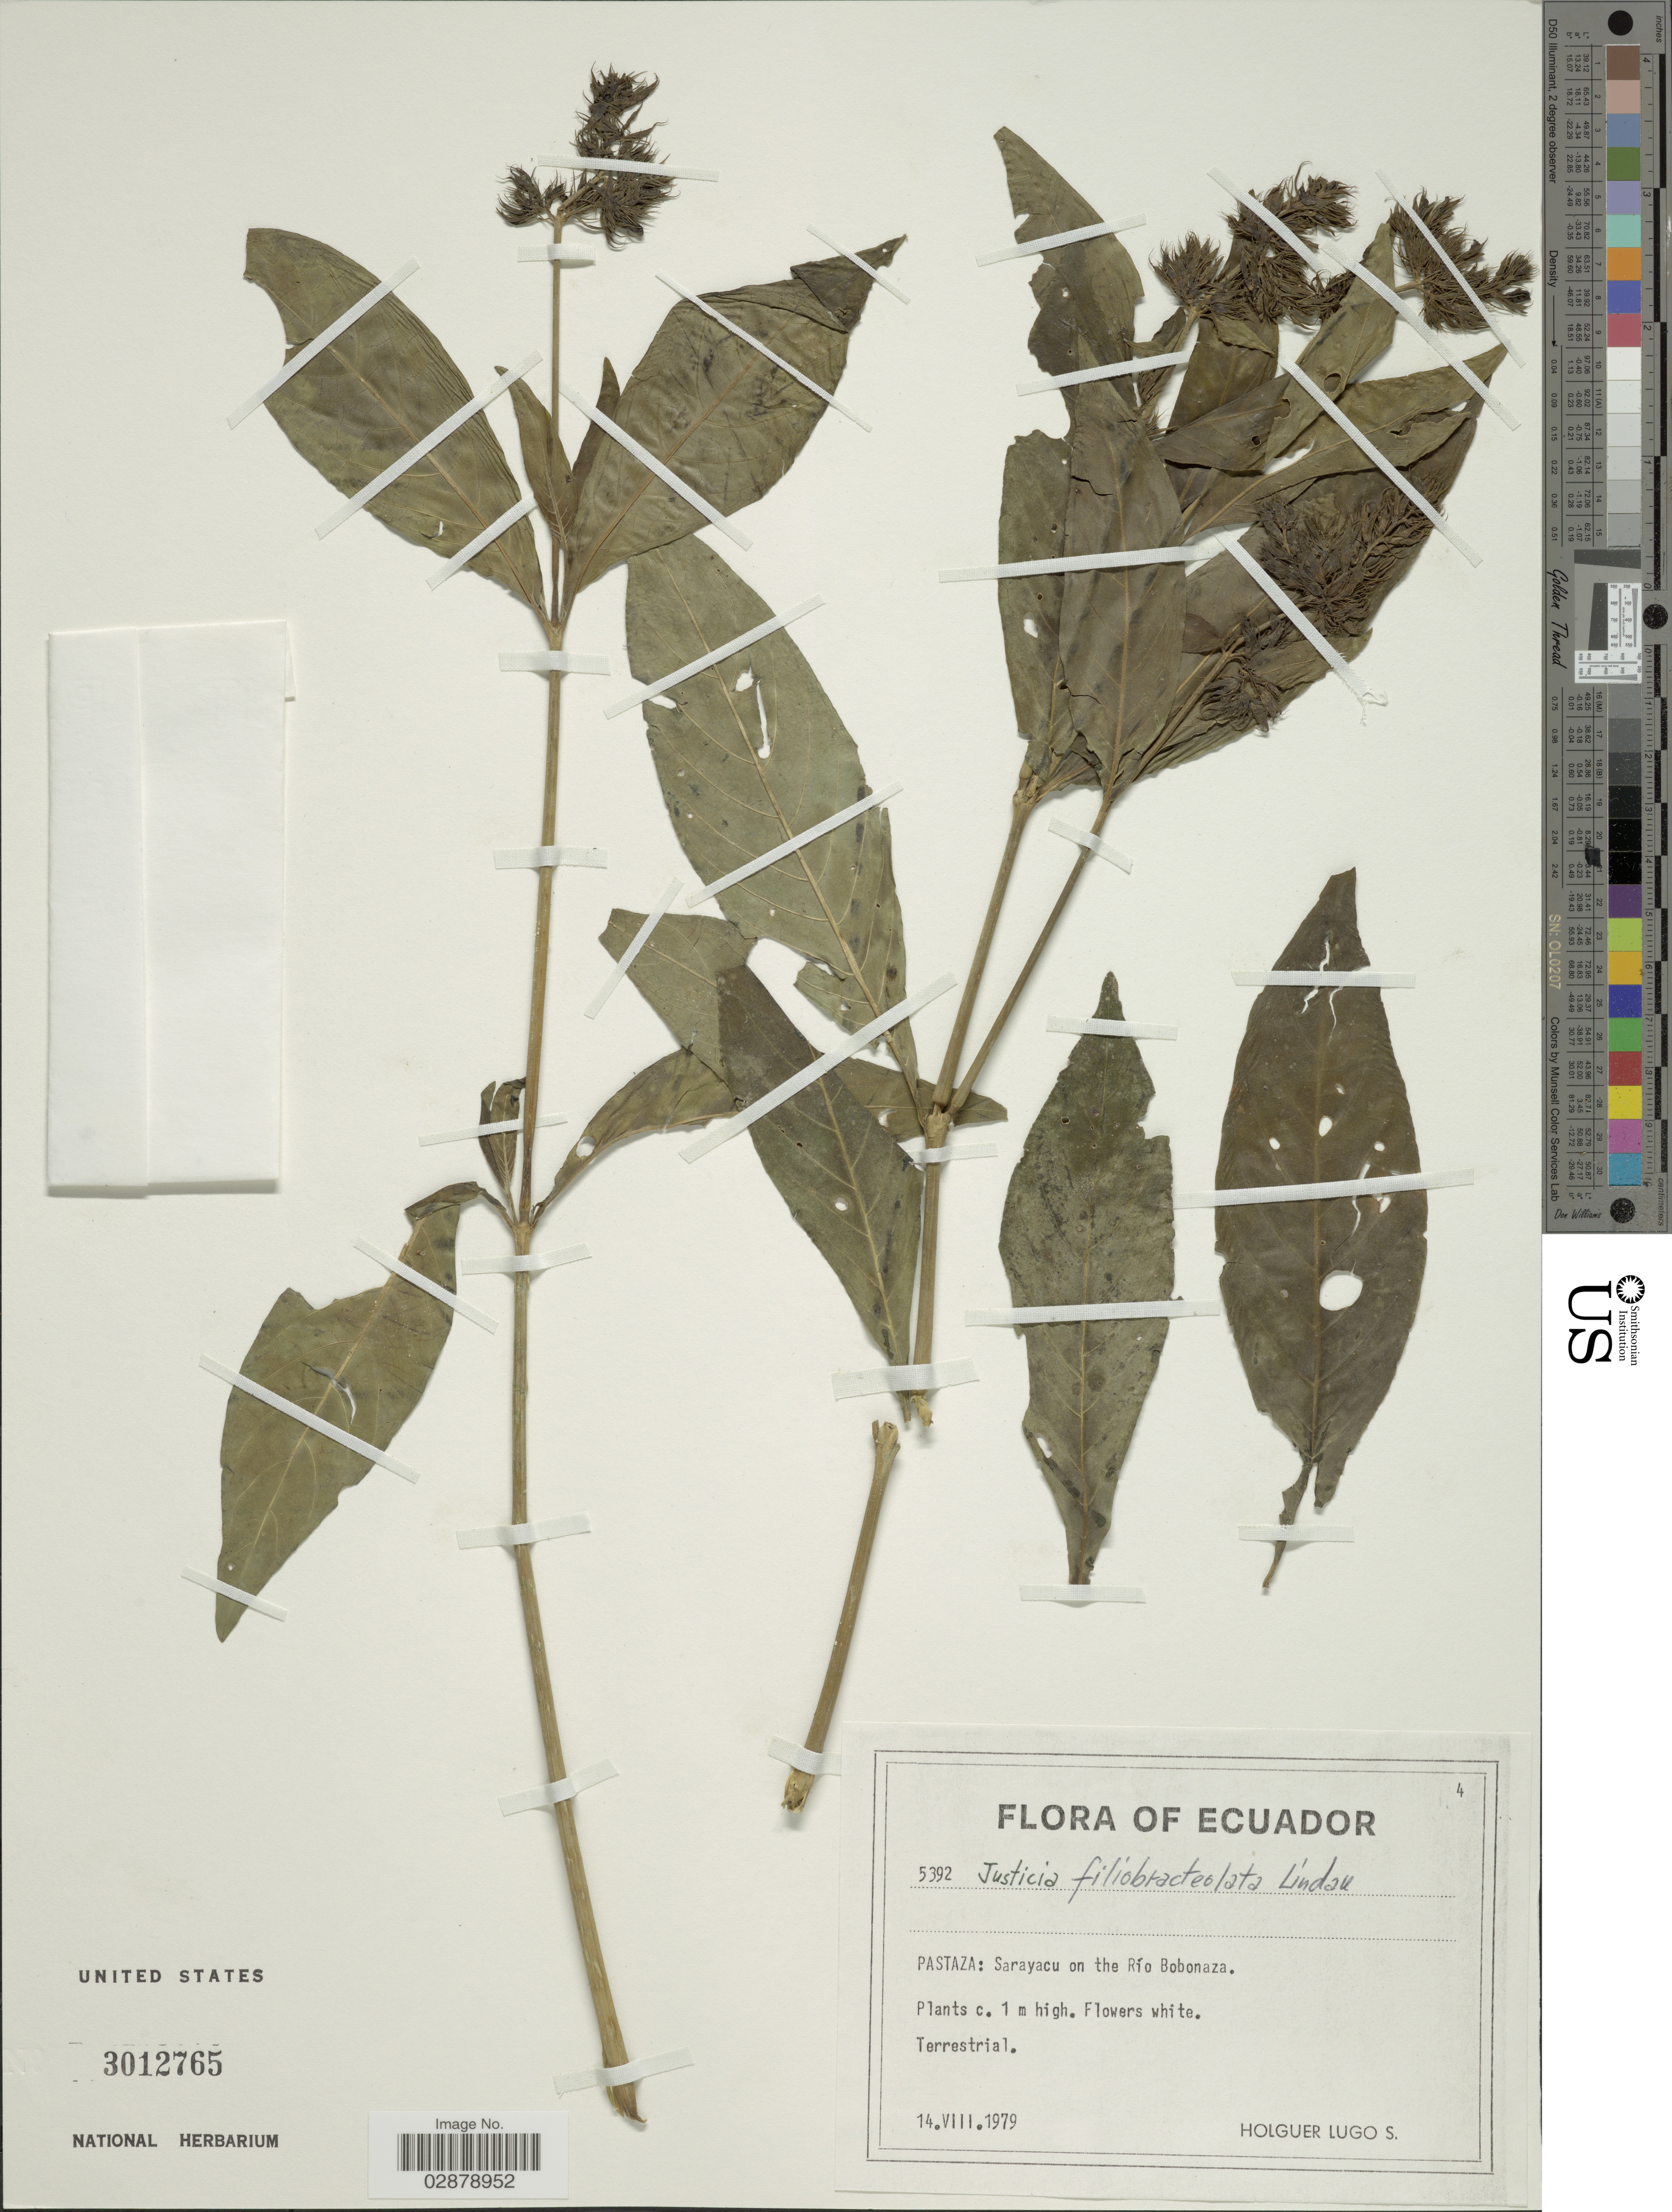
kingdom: Plantae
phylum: Tracheophyta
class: Magnoliopsida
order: Lamiales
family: Acanthaceae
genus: Justicia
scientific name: Justicia filibracteolata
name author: Lindau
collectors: H. Lugo S.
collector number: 5392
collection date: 1979-08-14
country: Ecuador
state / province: Pastaza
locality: Sarayacu on the Río Bobonaza.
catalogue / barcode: US 3012765